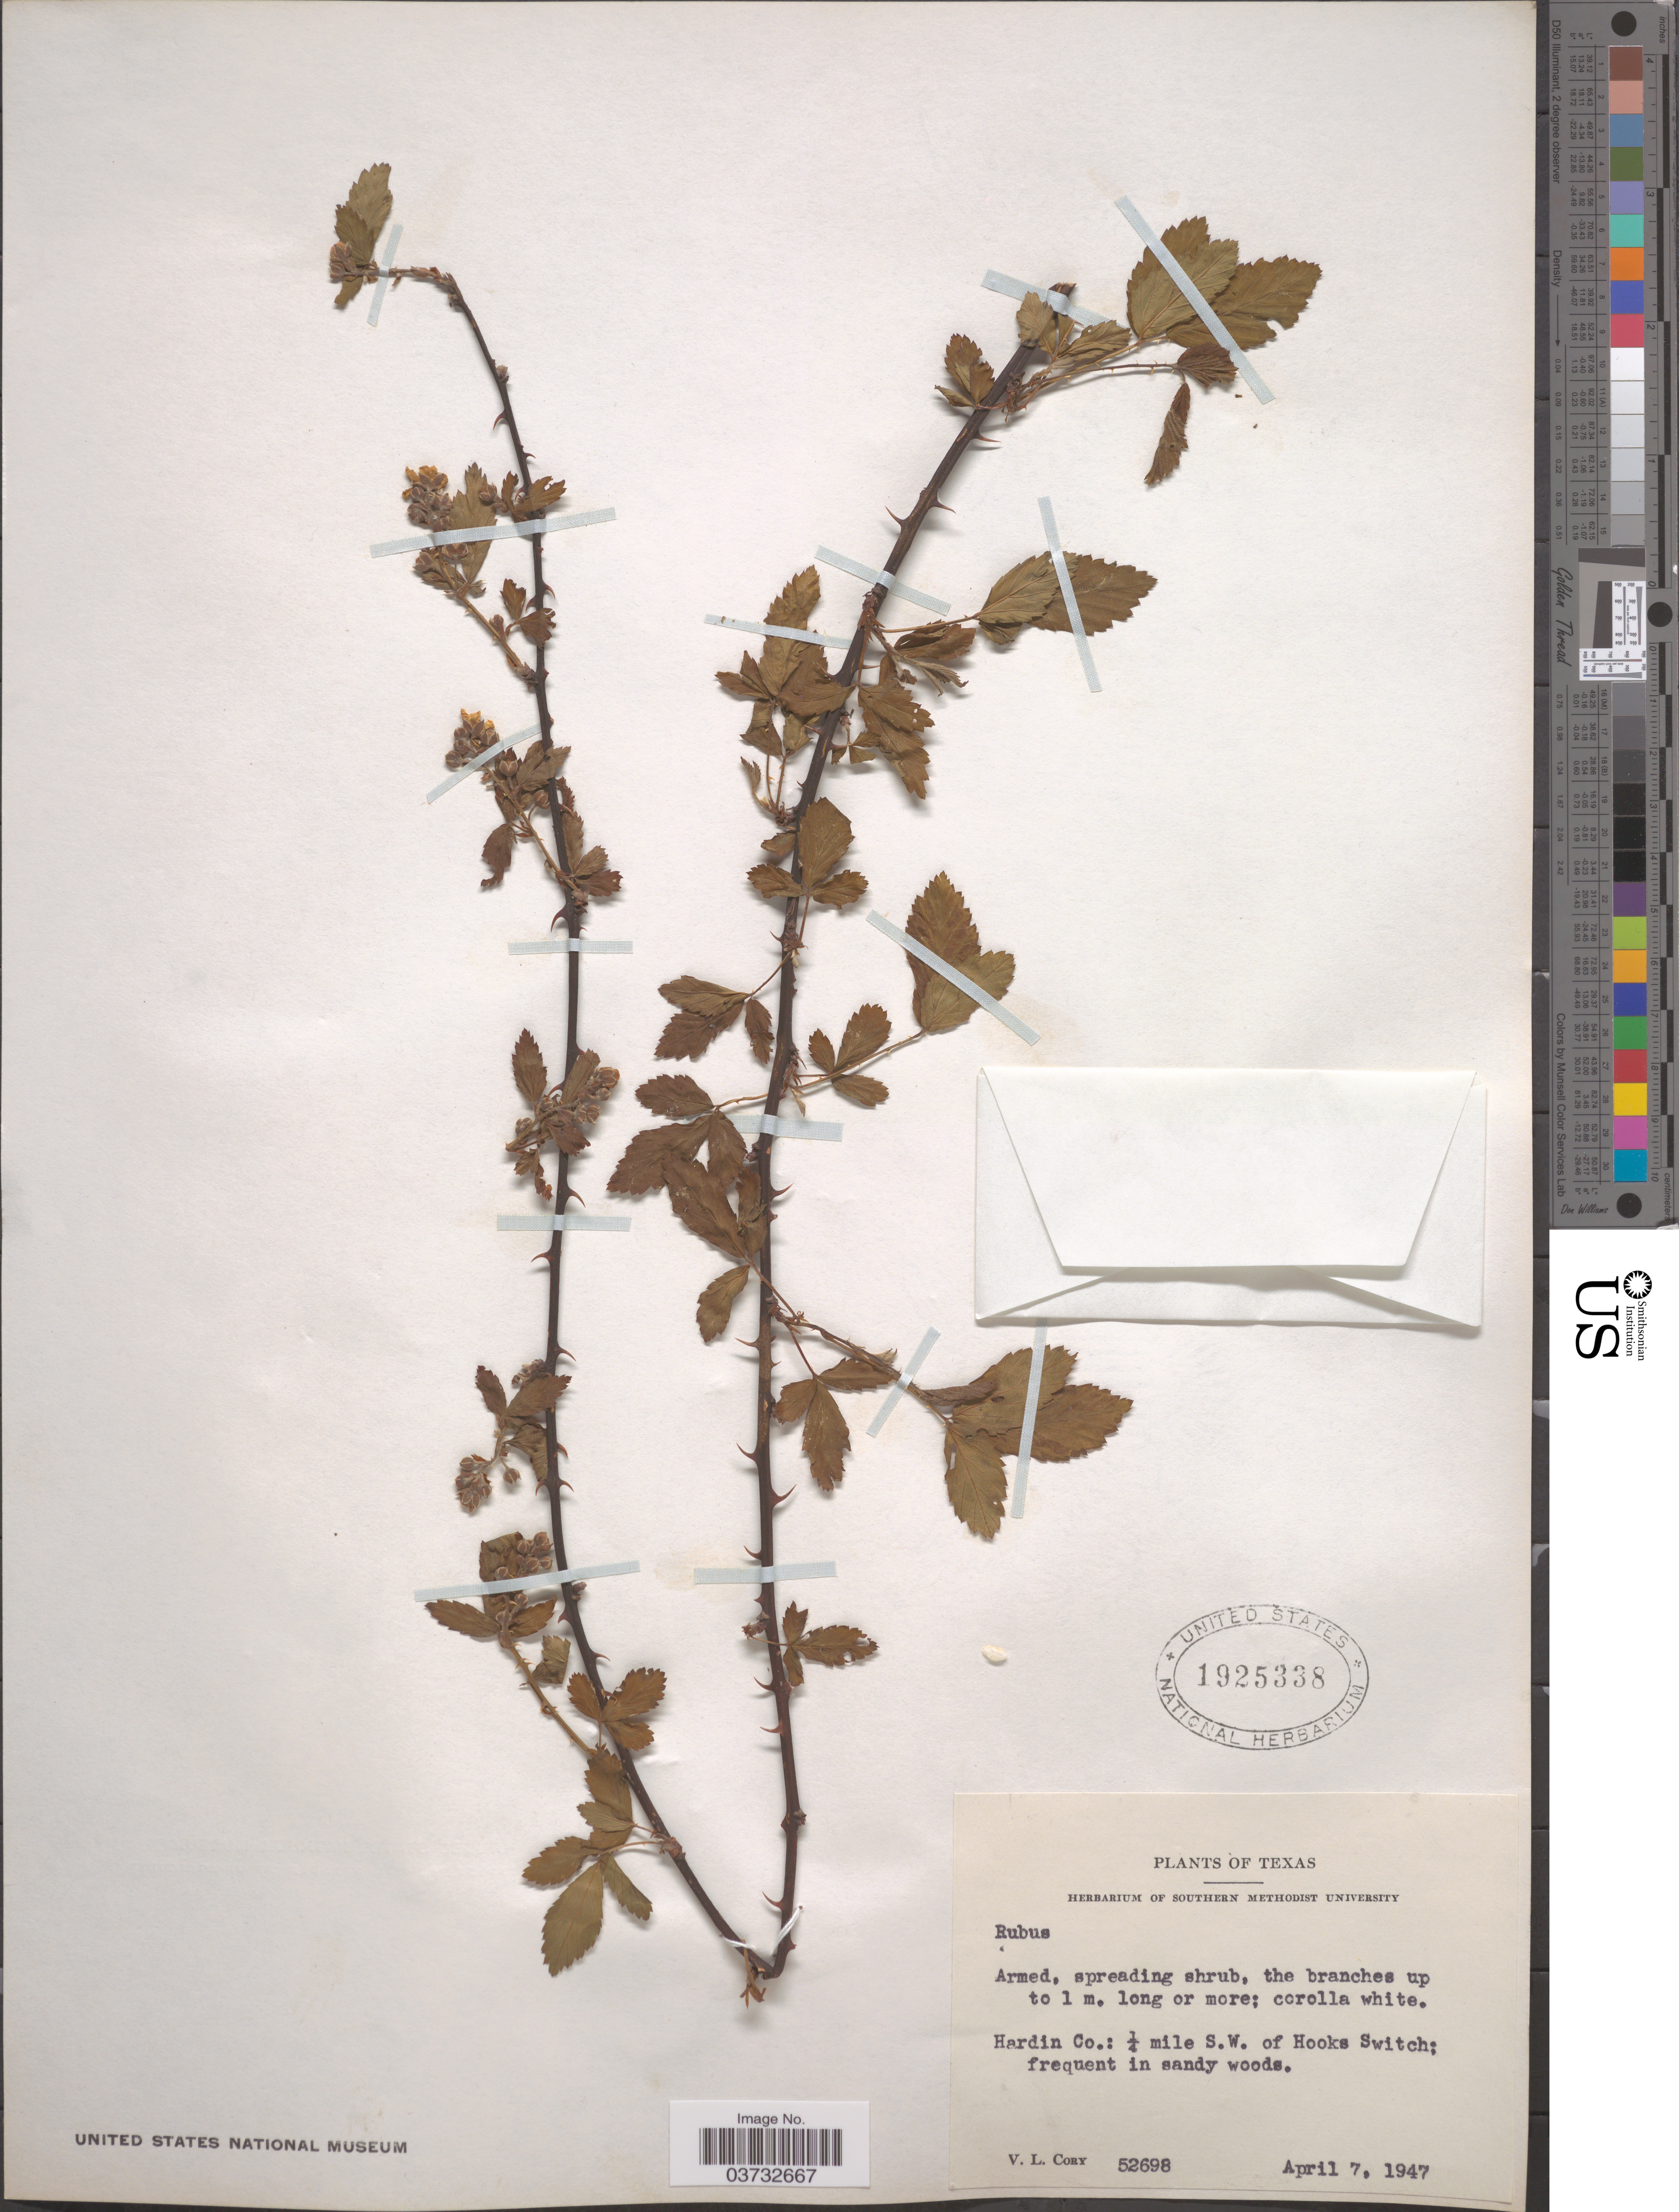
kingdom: Plantae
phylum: Tracheophyta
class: Magnoliopsida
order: Rosales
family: Rosaceae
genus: Rubus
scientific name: Rubus sp.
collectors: V. Cory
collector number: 52698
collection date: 1947-04-07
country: United States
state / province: Texas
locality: Hardin Co.: ¼ mile S.W. of Hooks Switch.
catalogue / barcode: US 1925338